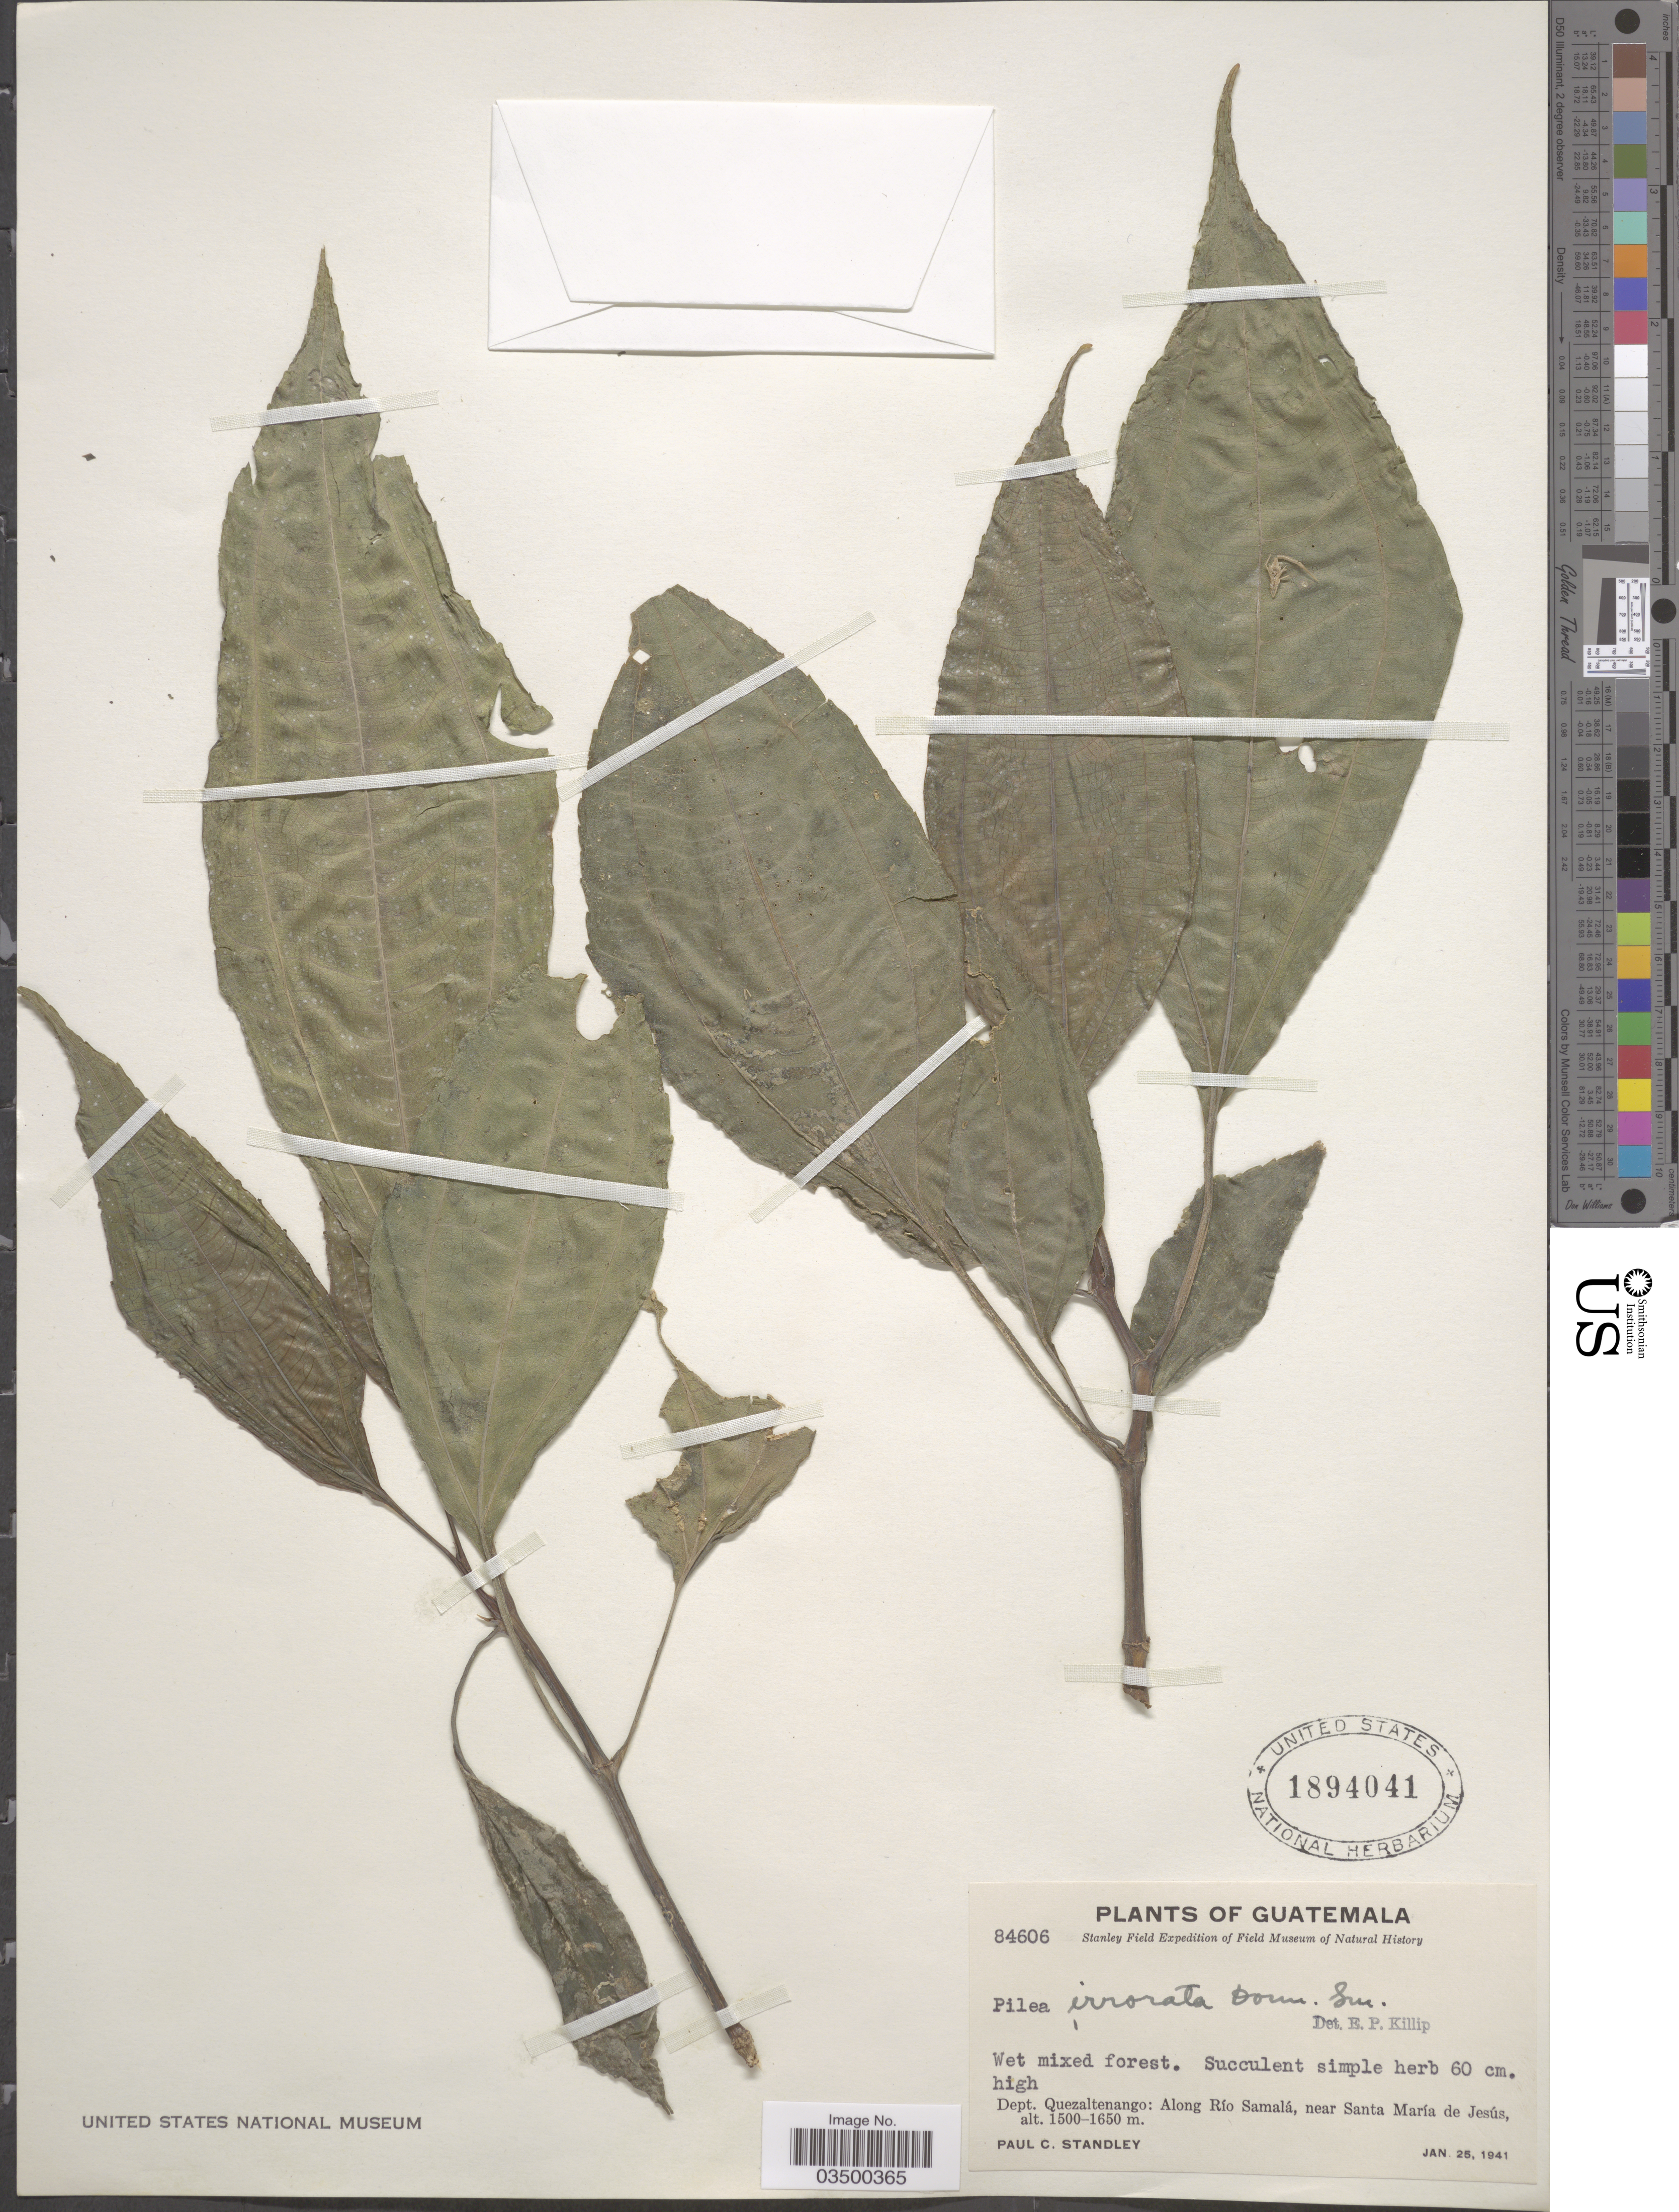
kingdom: Plantae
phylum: Tracheophyta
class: Magnoliopsida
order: Rosales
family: Urticaceae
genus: Pilea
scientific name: Pilea irrorata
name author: Donn. Sm.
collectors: P. C. Standley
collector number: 84606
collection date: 1941-01-25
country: Guatemala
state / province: Quetzaltenango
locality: Dept. Quezaltenango: Along Río Samalá, near Santa María de Jesús.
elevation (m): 1500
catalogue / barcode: US 1894041